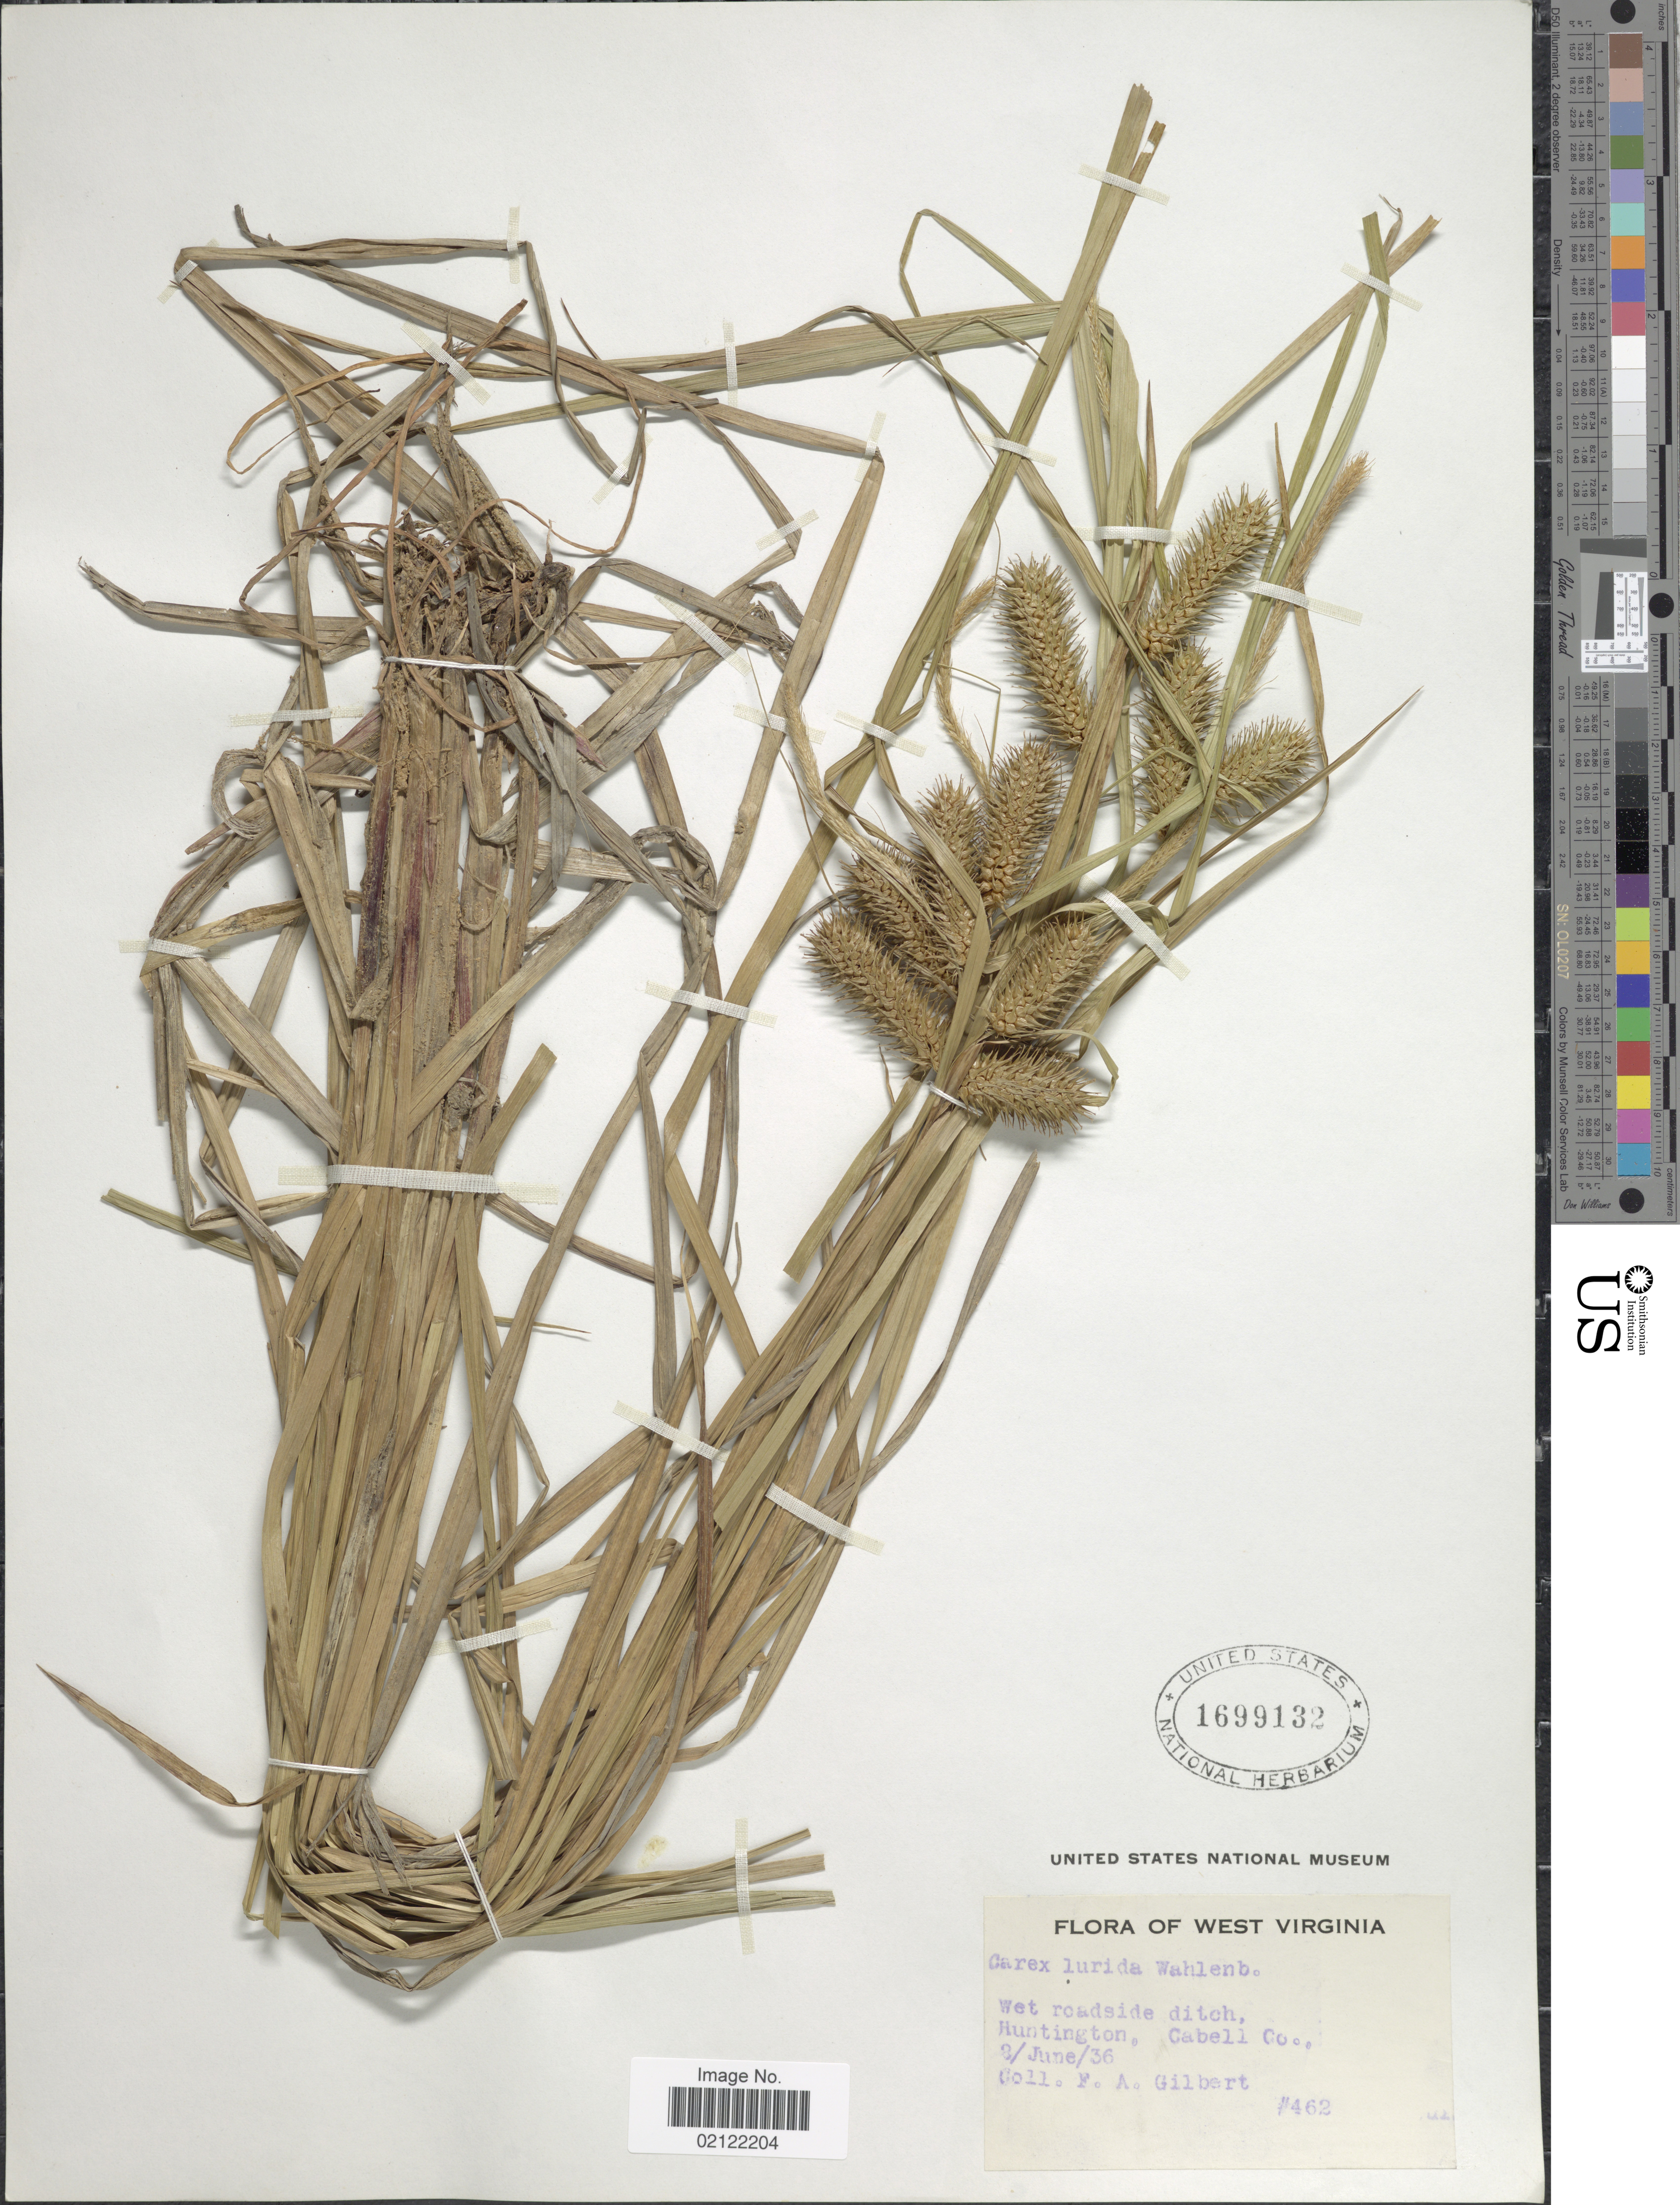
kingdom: Plantae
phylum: Tracheophyta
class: Liliopsida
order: Poales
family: Cyperaceae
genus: Carex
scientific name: Carex lurida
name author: Wahlenb.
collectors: F. A. Gilbert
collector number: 462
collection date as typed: Transcribed d/m/y: 8/6/36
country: United States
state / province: West Virginia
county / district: Cabell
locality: Wet roadside ditch. Huntington, Cabell Co.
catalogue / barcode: US 1699132